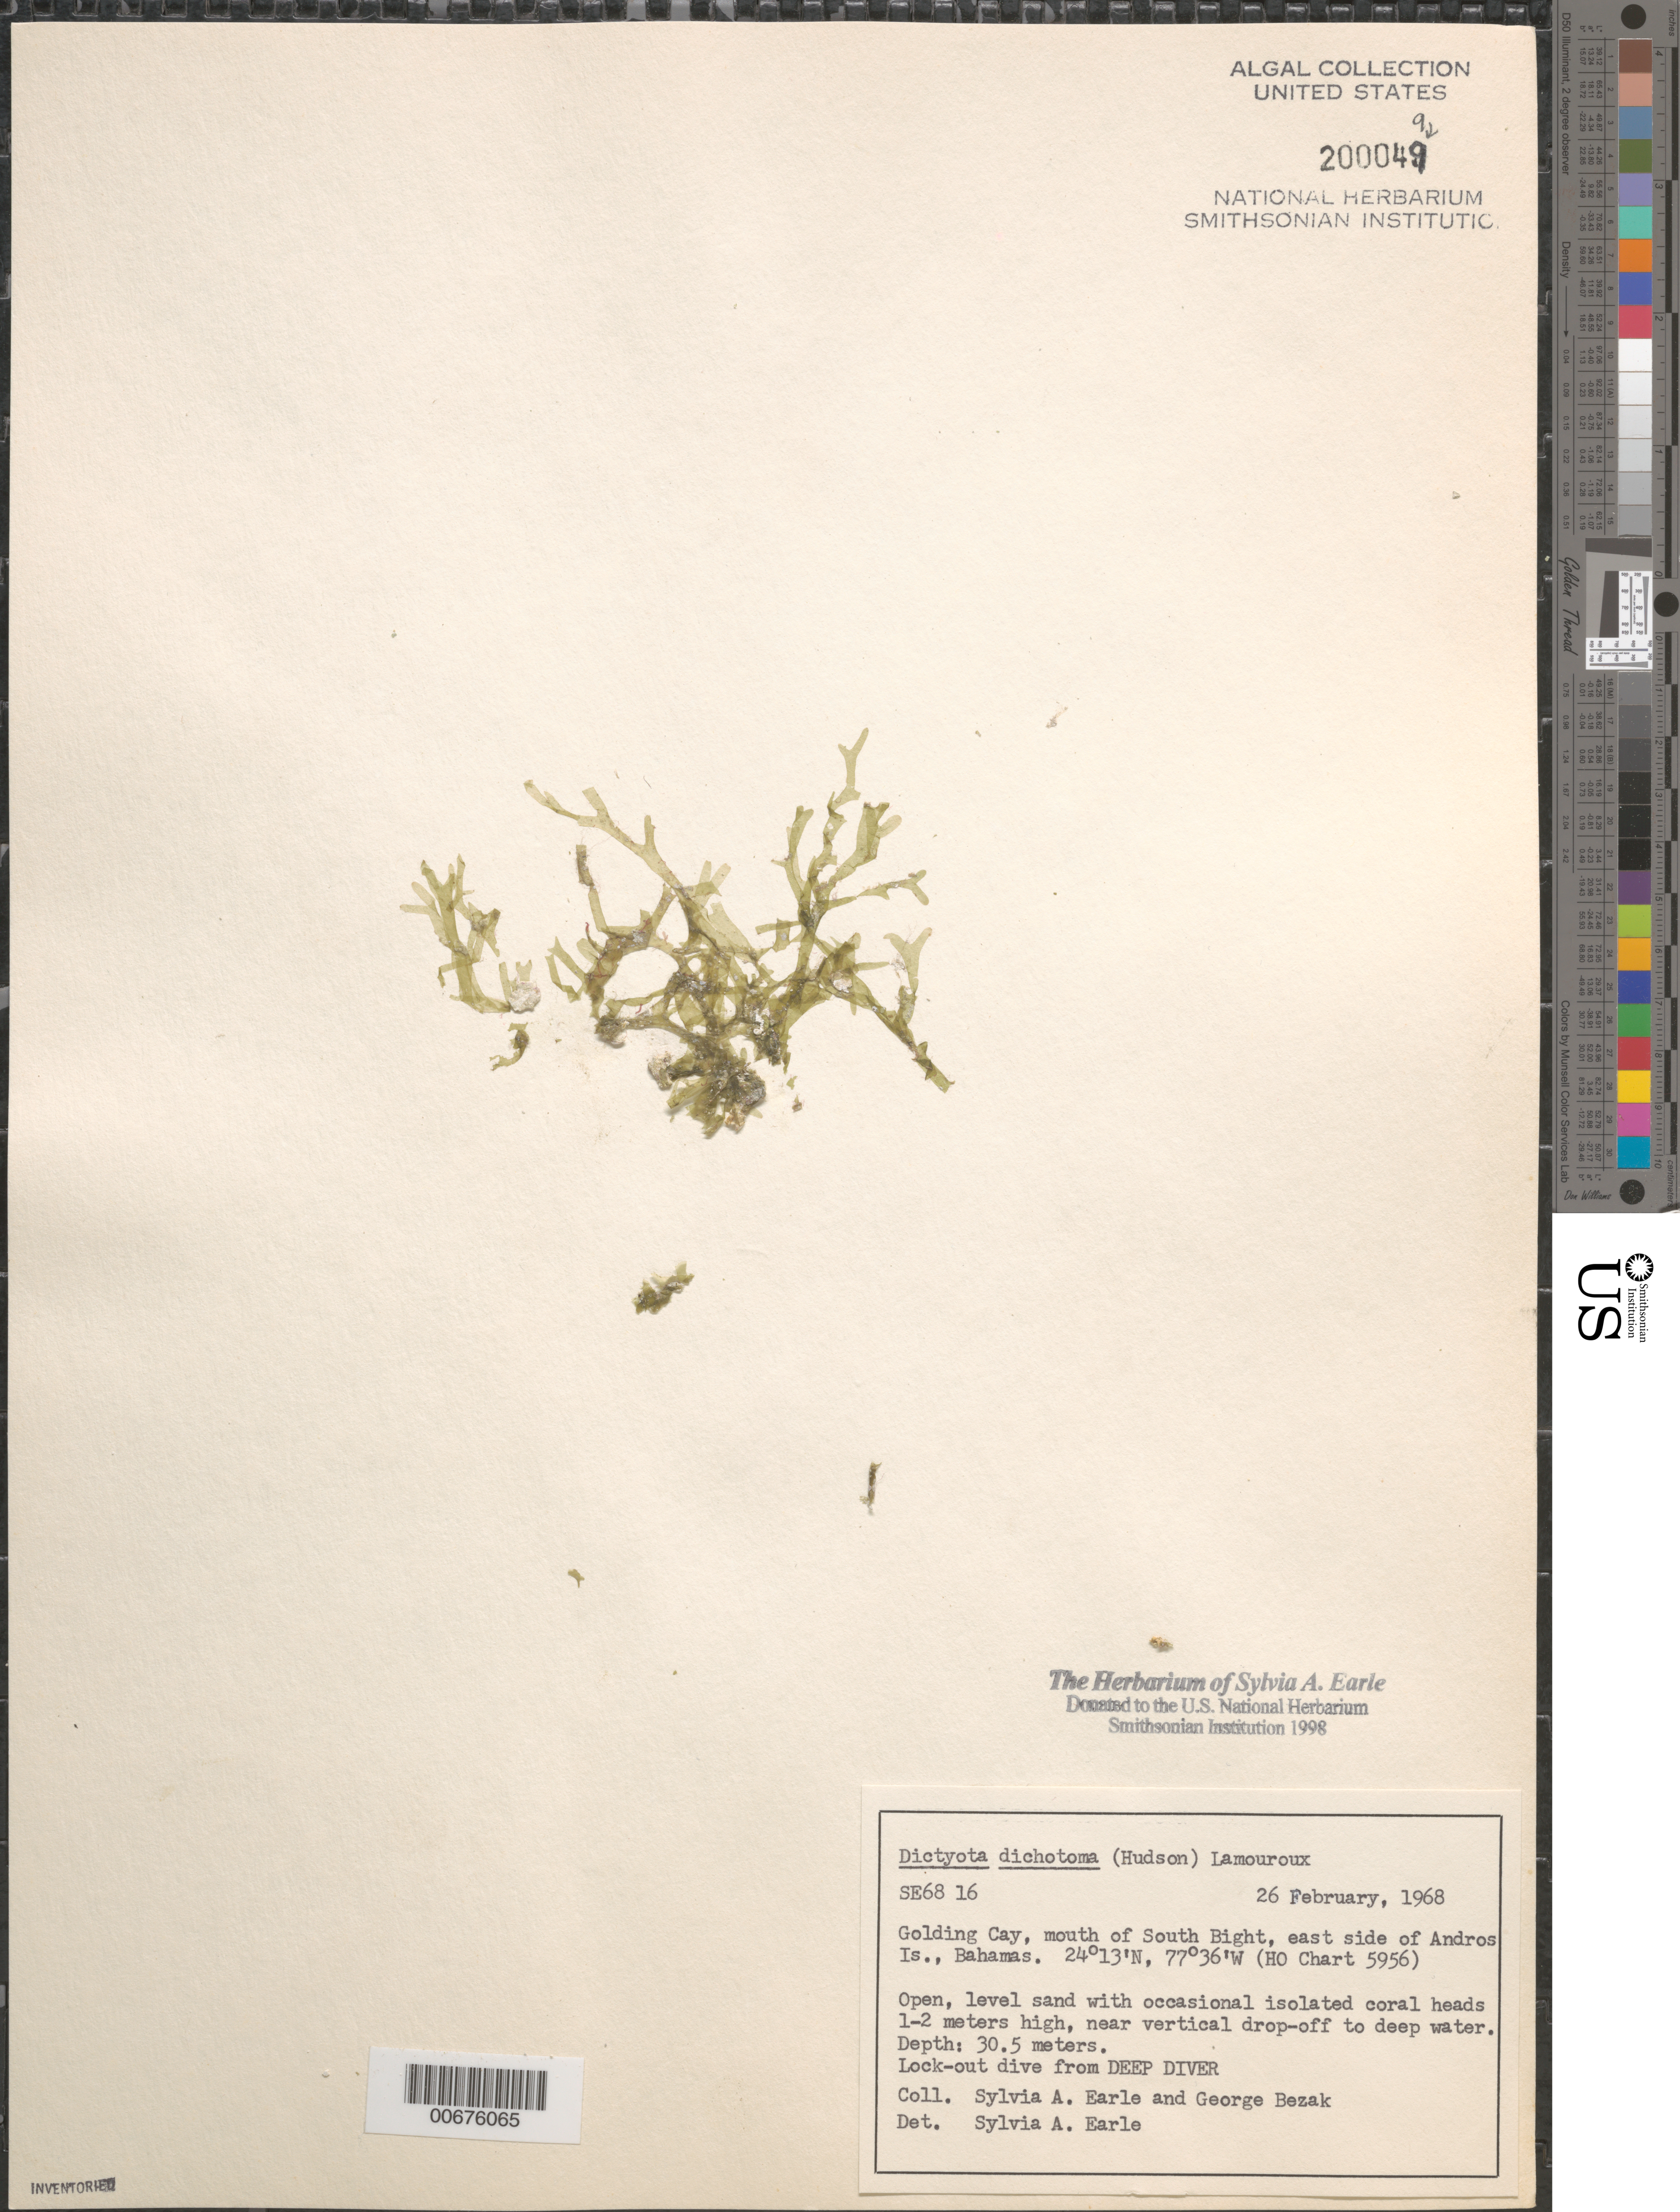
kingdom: Chromista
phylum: Ochrophyta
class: Phaeophyceae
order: Dictyotales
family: Dictyotaceae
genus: Dictyota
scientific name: Dictyota dichotoma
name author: (Huds.) J.V.Lamouroux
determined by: Earle, S. A.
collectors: S. A. Earle & G. Bezak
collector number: Se 6316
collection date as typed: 26 Feb 1968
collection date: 1968-02-26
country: Bahamas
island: Golding Cay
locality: South Bight mouth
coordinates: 24 13' N, 77 36' W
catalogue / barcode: US 200049